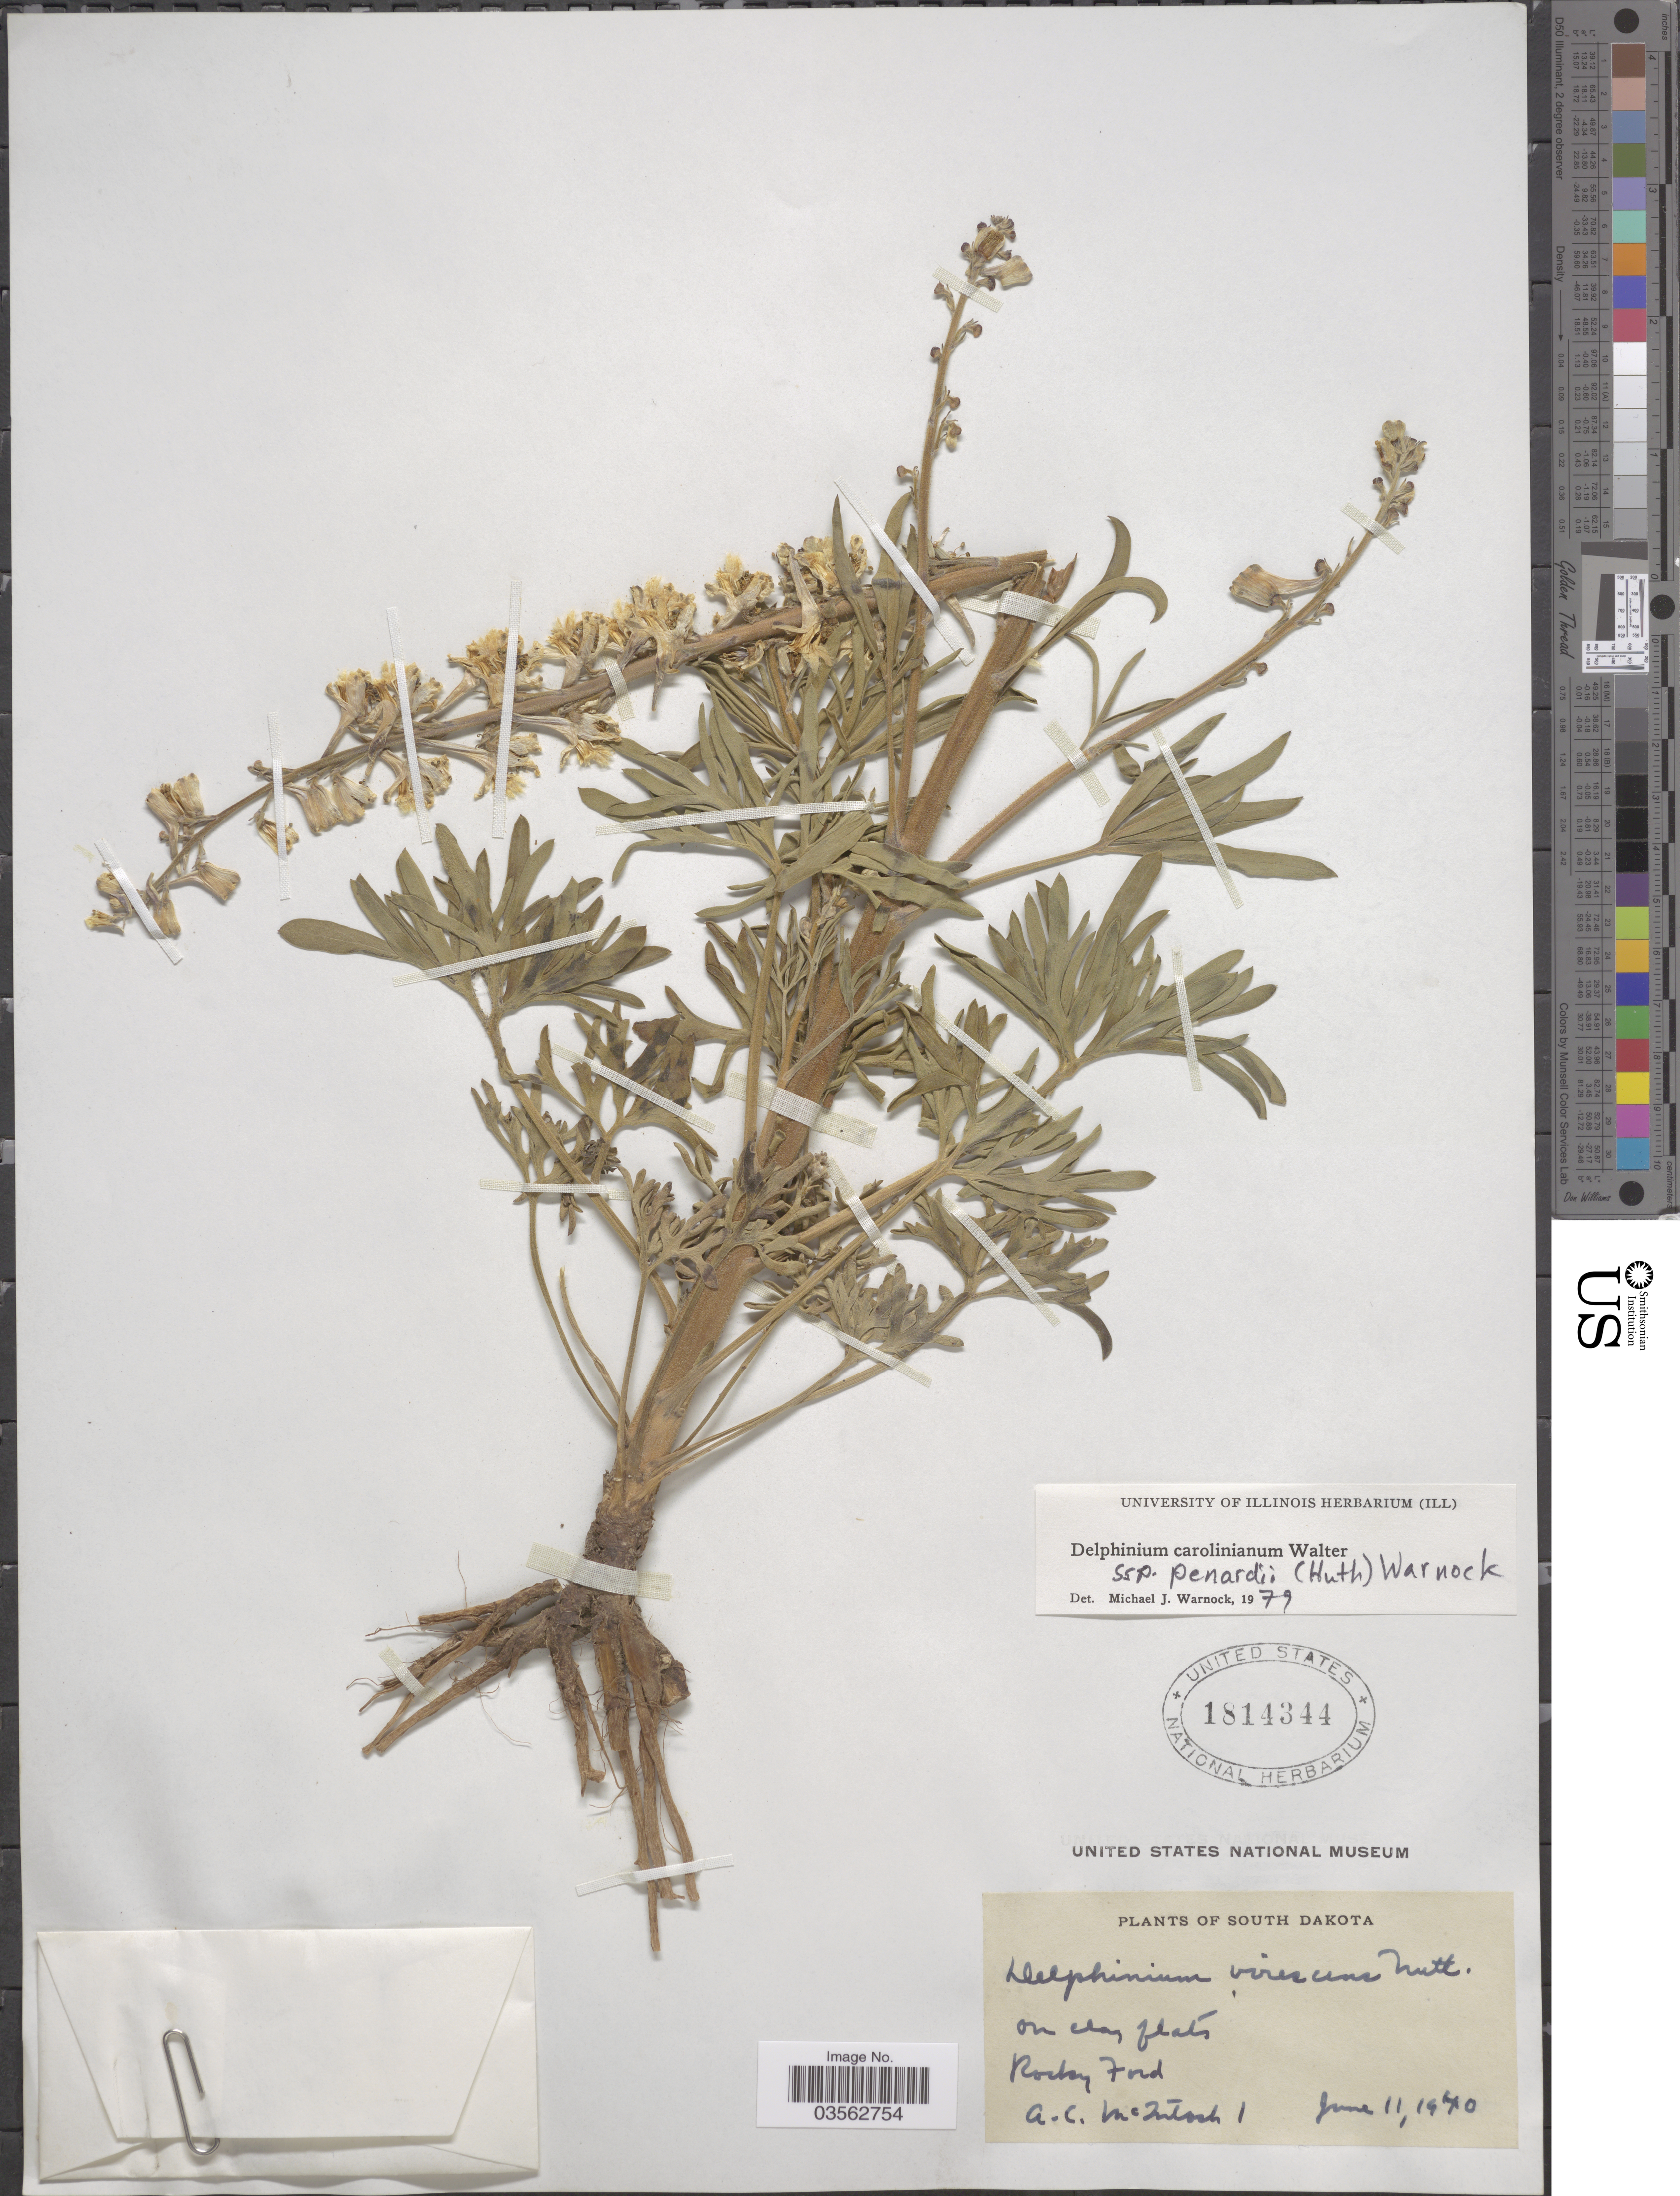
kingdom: Plantae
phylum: Tracheophyta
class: Magnoliopsida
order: Ranunculales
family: Ranunculaceae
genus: Delphinium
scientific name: Delphinium carolinianum subsp. penardii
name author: (Huth) M.J. Warnock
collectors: A. McIntosh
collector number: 1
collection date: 1940-06-11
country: United States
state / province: South Dakota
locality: Rocky Ford.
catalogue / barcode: US 1814344